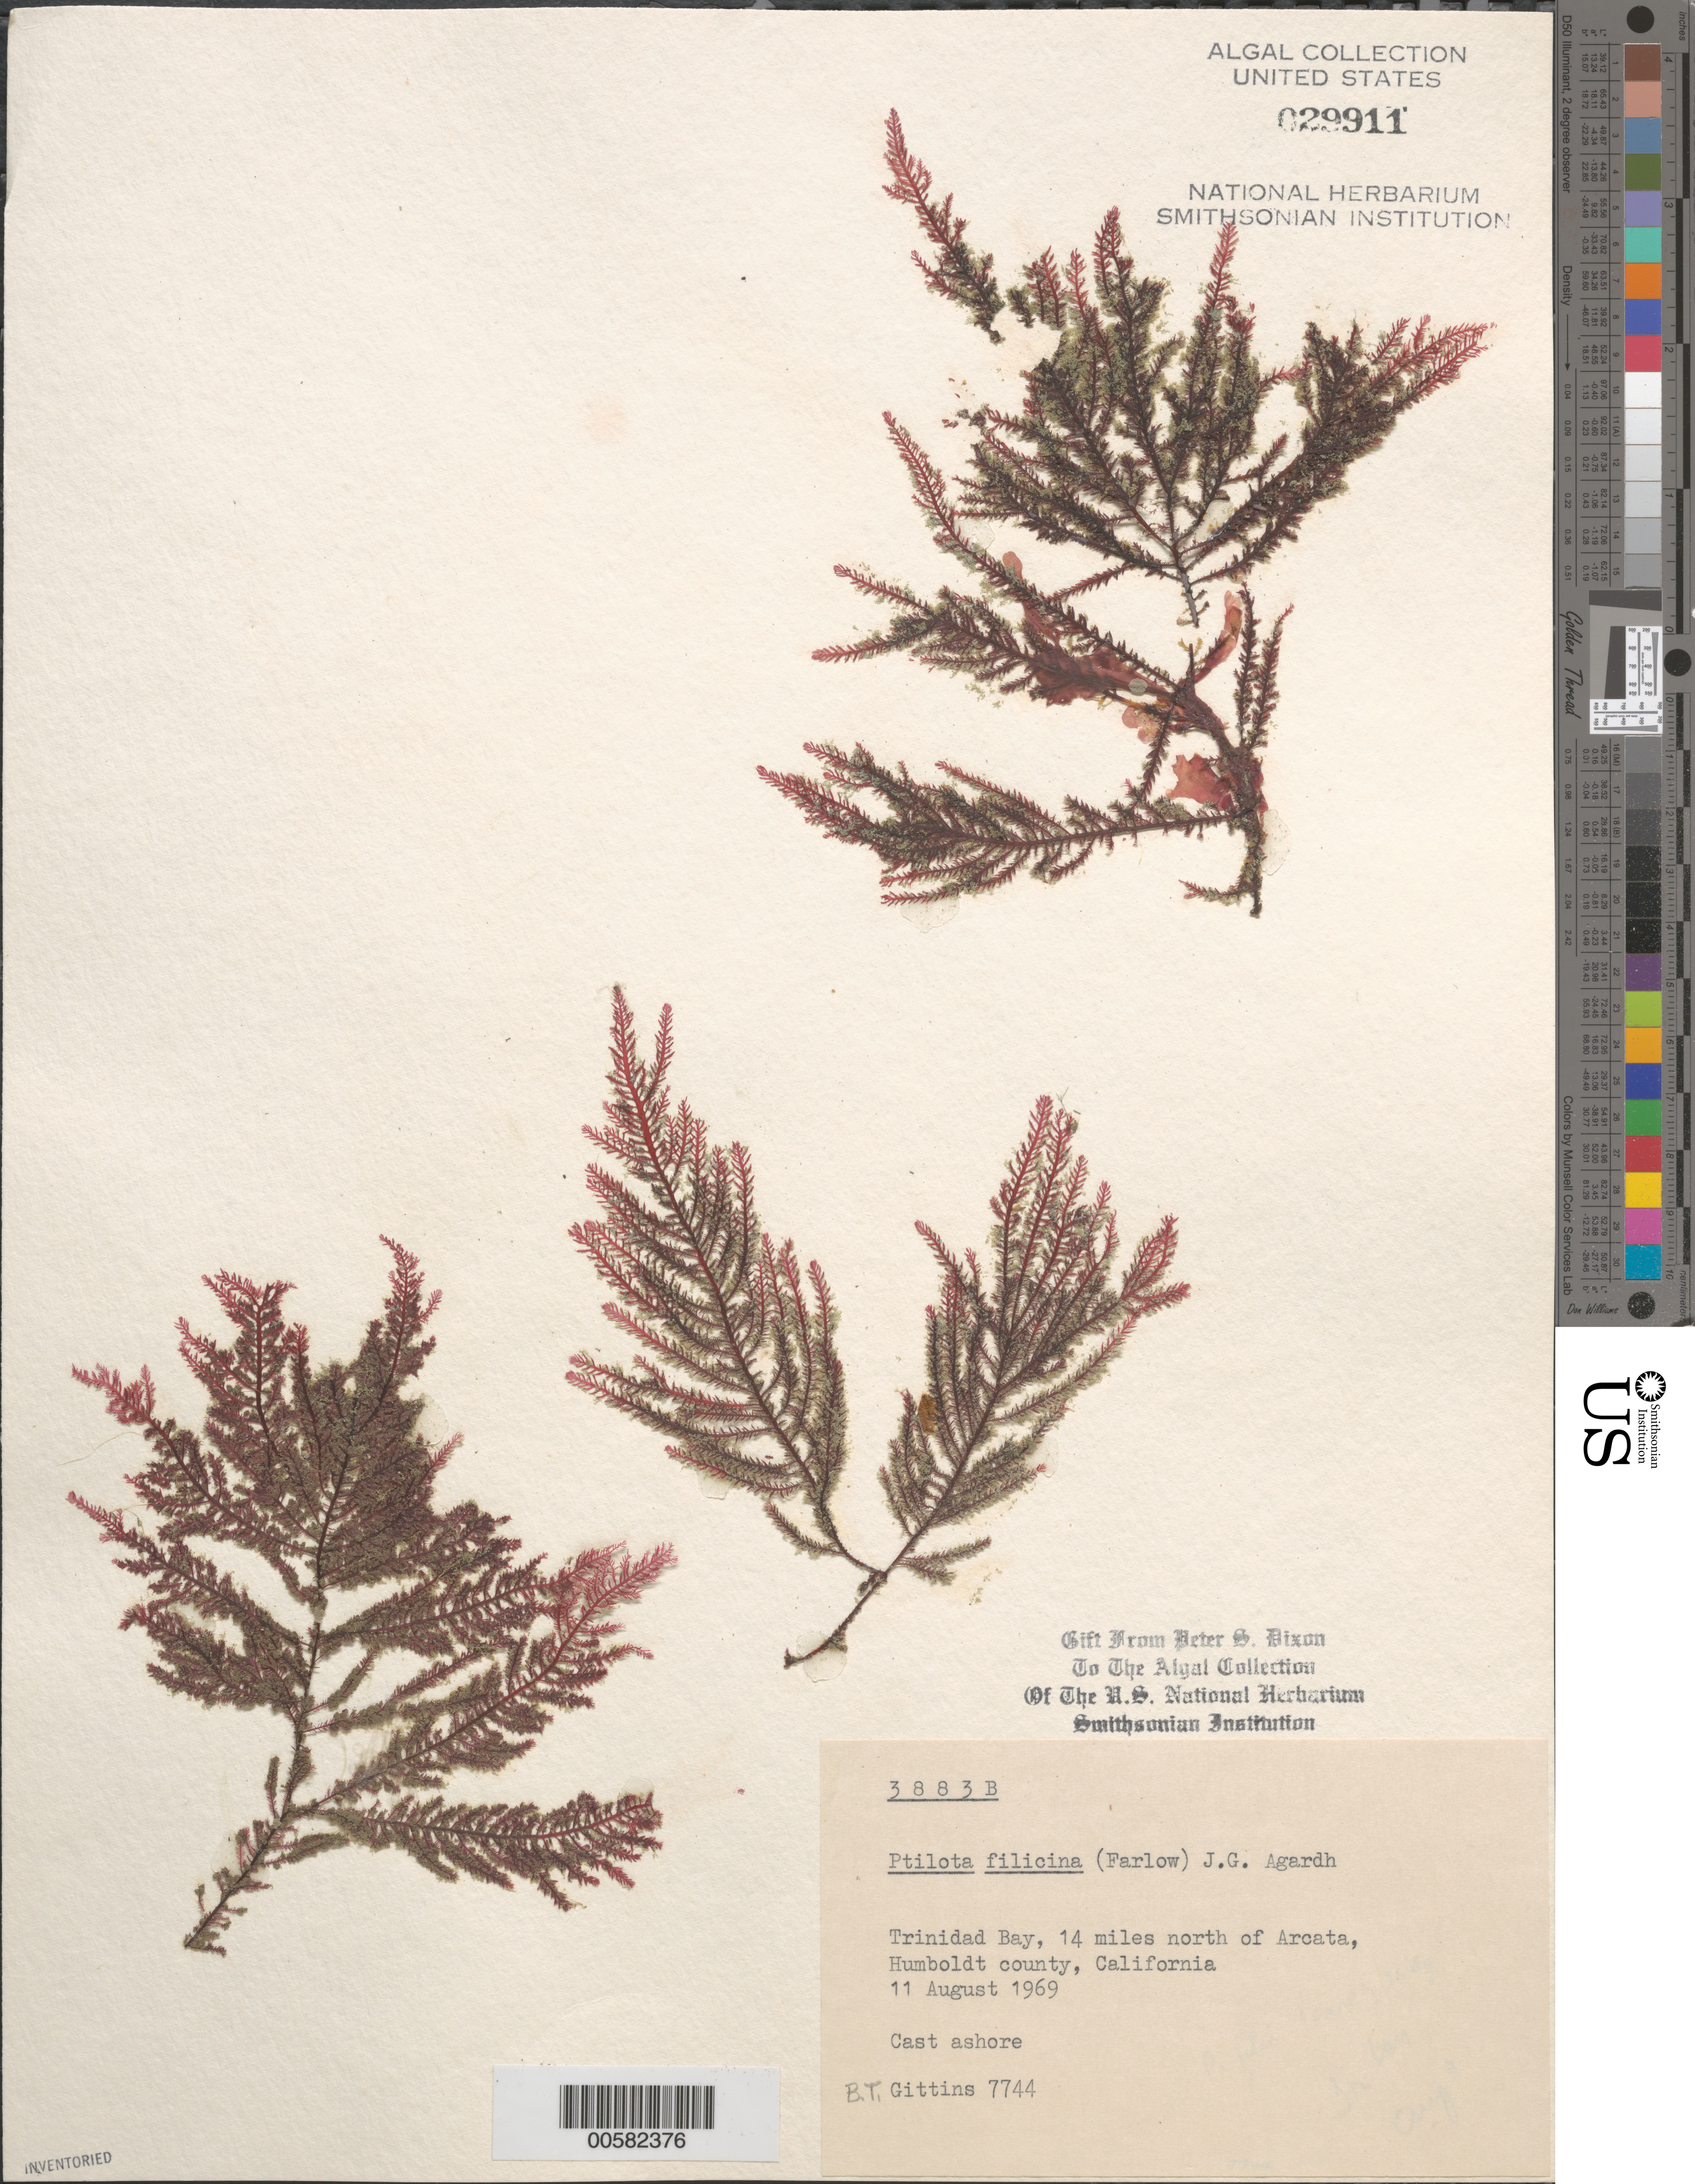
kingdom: Plantae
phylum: Rhodophyta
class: Florideophyceae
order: Ceramiales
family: Wrangeliaceae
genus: Ptilota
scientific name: Ptilota filicina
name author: J. Agardh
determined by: Dixon, P. S.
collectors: B. Gittins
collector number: BTG 7744 & PSD 3883B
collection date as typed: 11 Aug 1969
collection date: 1969-08-11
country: United States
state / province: California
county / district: Humboldt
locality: Trinidad Bay, 14 miles north of Arcata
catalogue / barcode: US 29911